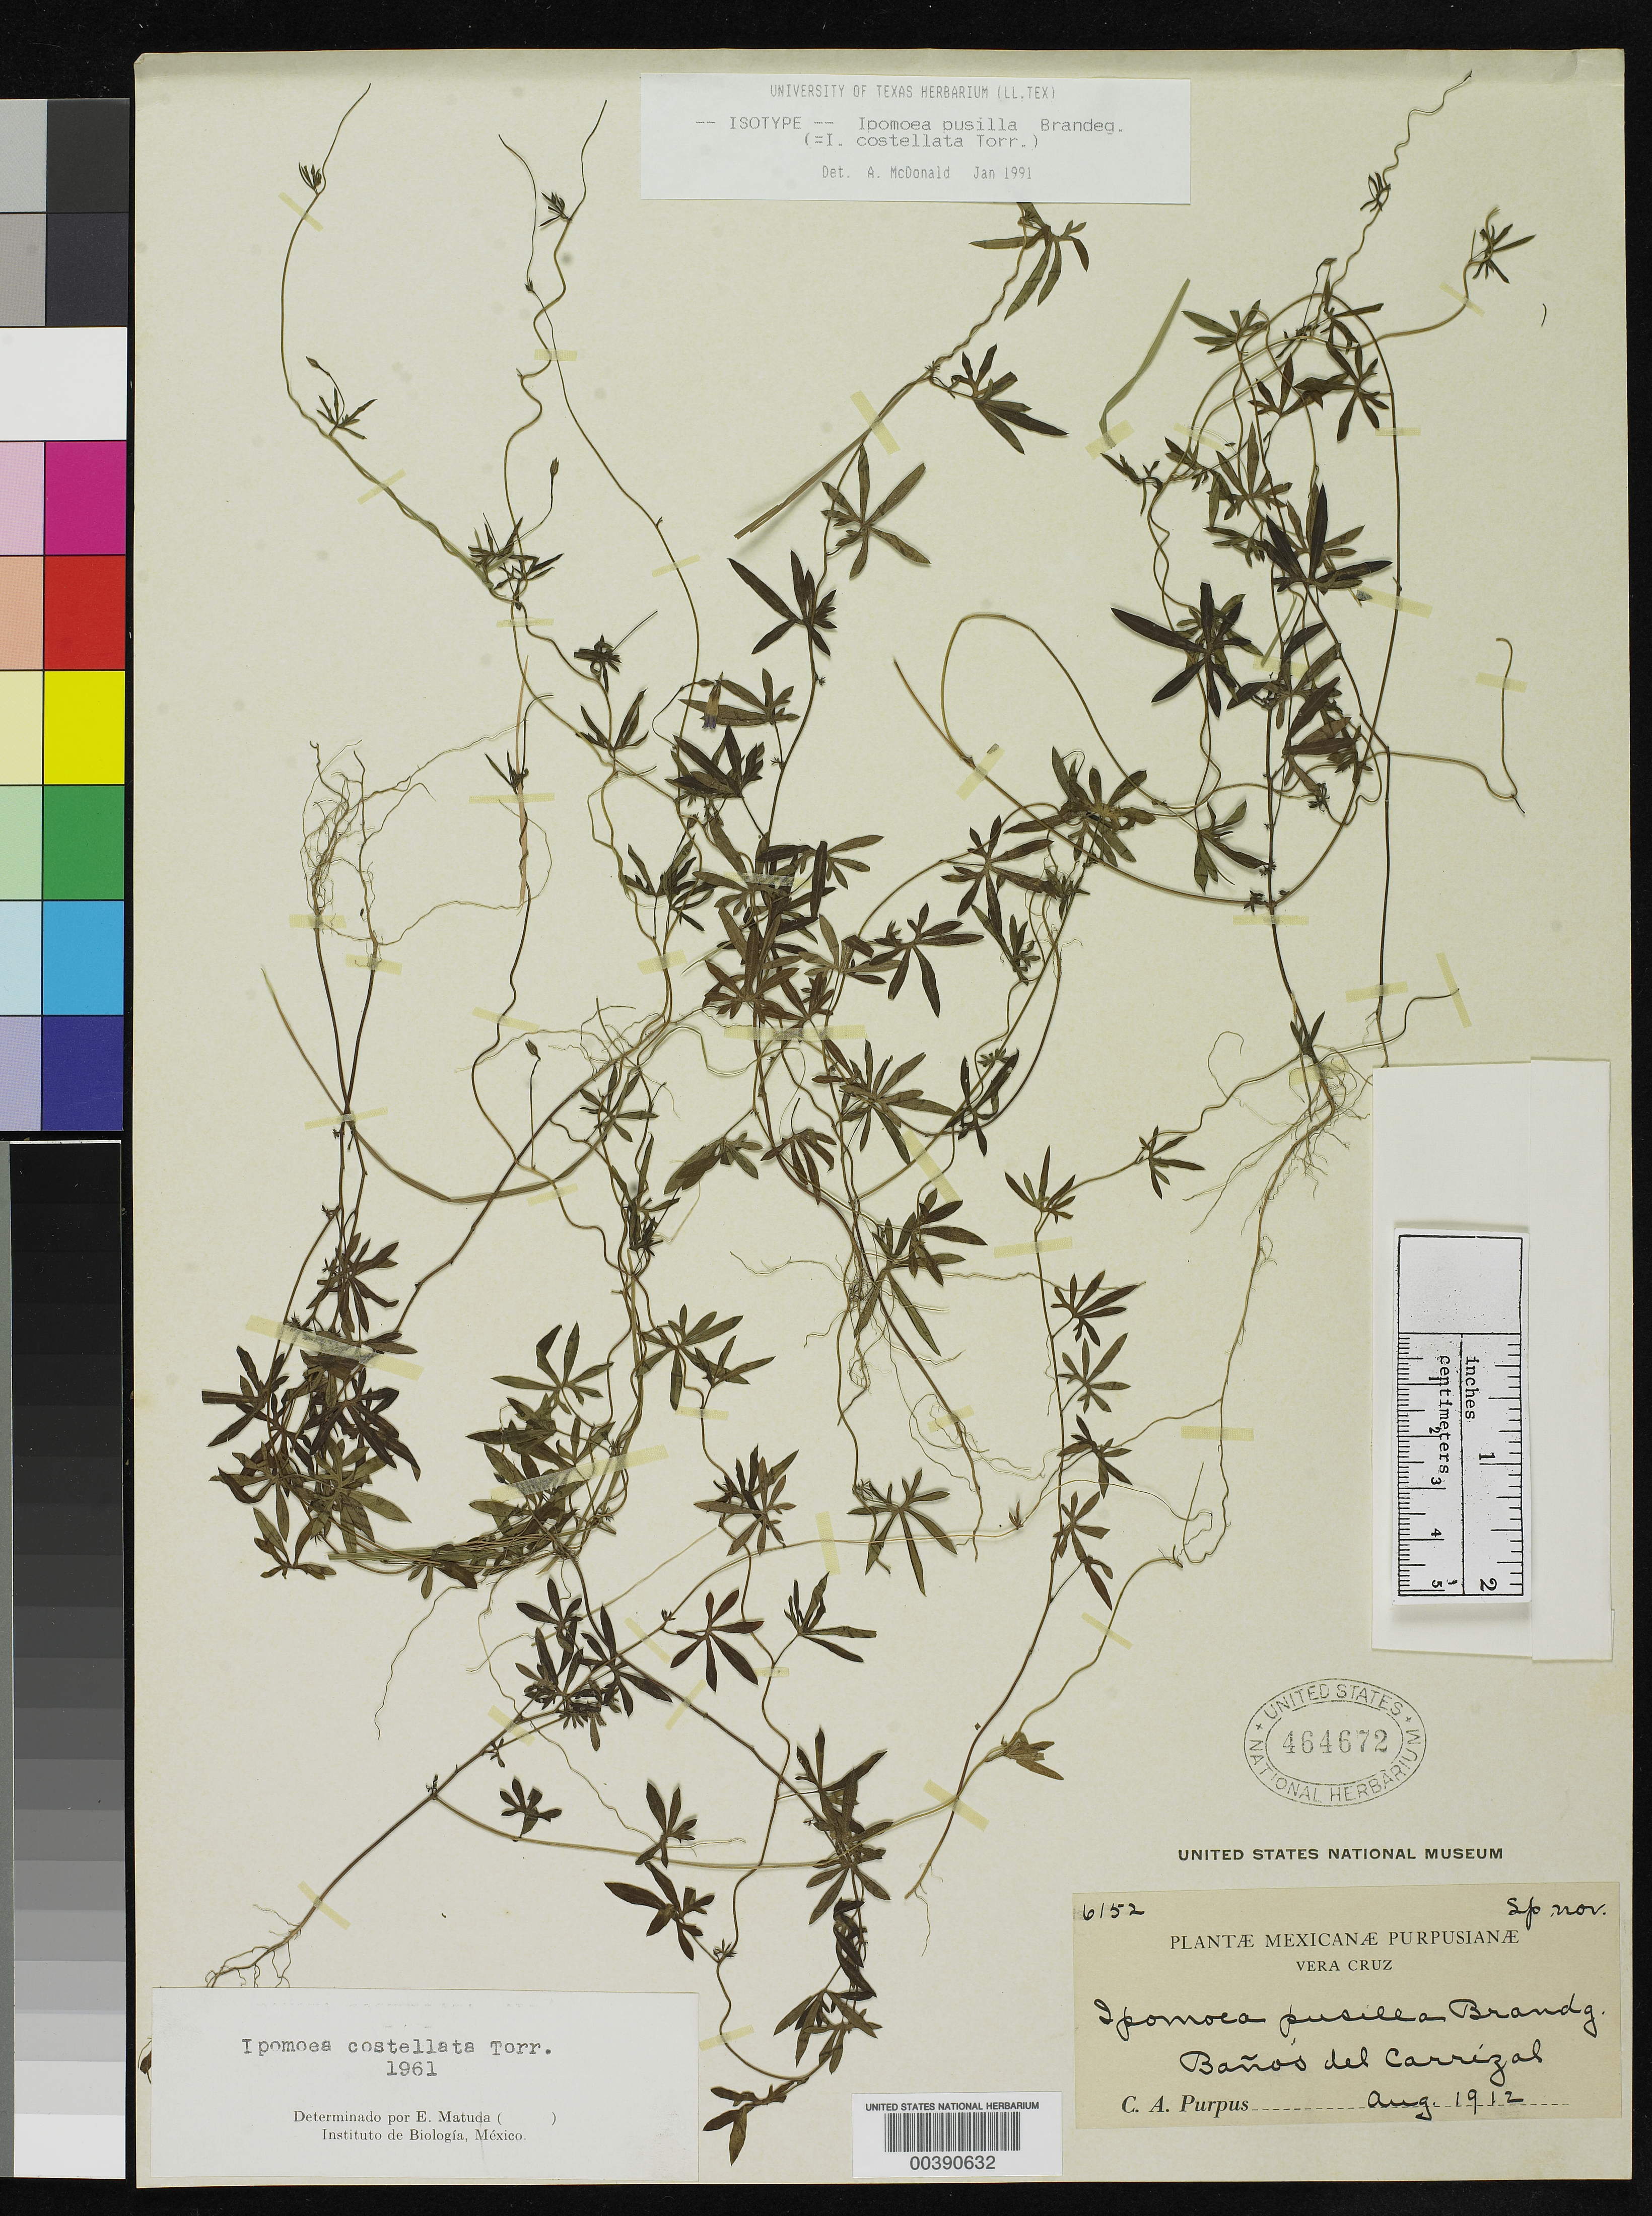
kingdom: Plantae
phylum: Tracheophyta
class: Magnoliopsida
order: Solanales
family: Convolvulaceae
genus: Ipomoea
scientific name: Ipomoea pusilla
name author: Brandegee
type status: Isotype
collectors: C. A. Purpus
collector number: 6152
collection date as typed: Aug 1912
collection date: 1912-08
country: Mexico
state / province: Veracruz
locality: Near Banos del Carrizal.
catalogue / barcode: US 464672